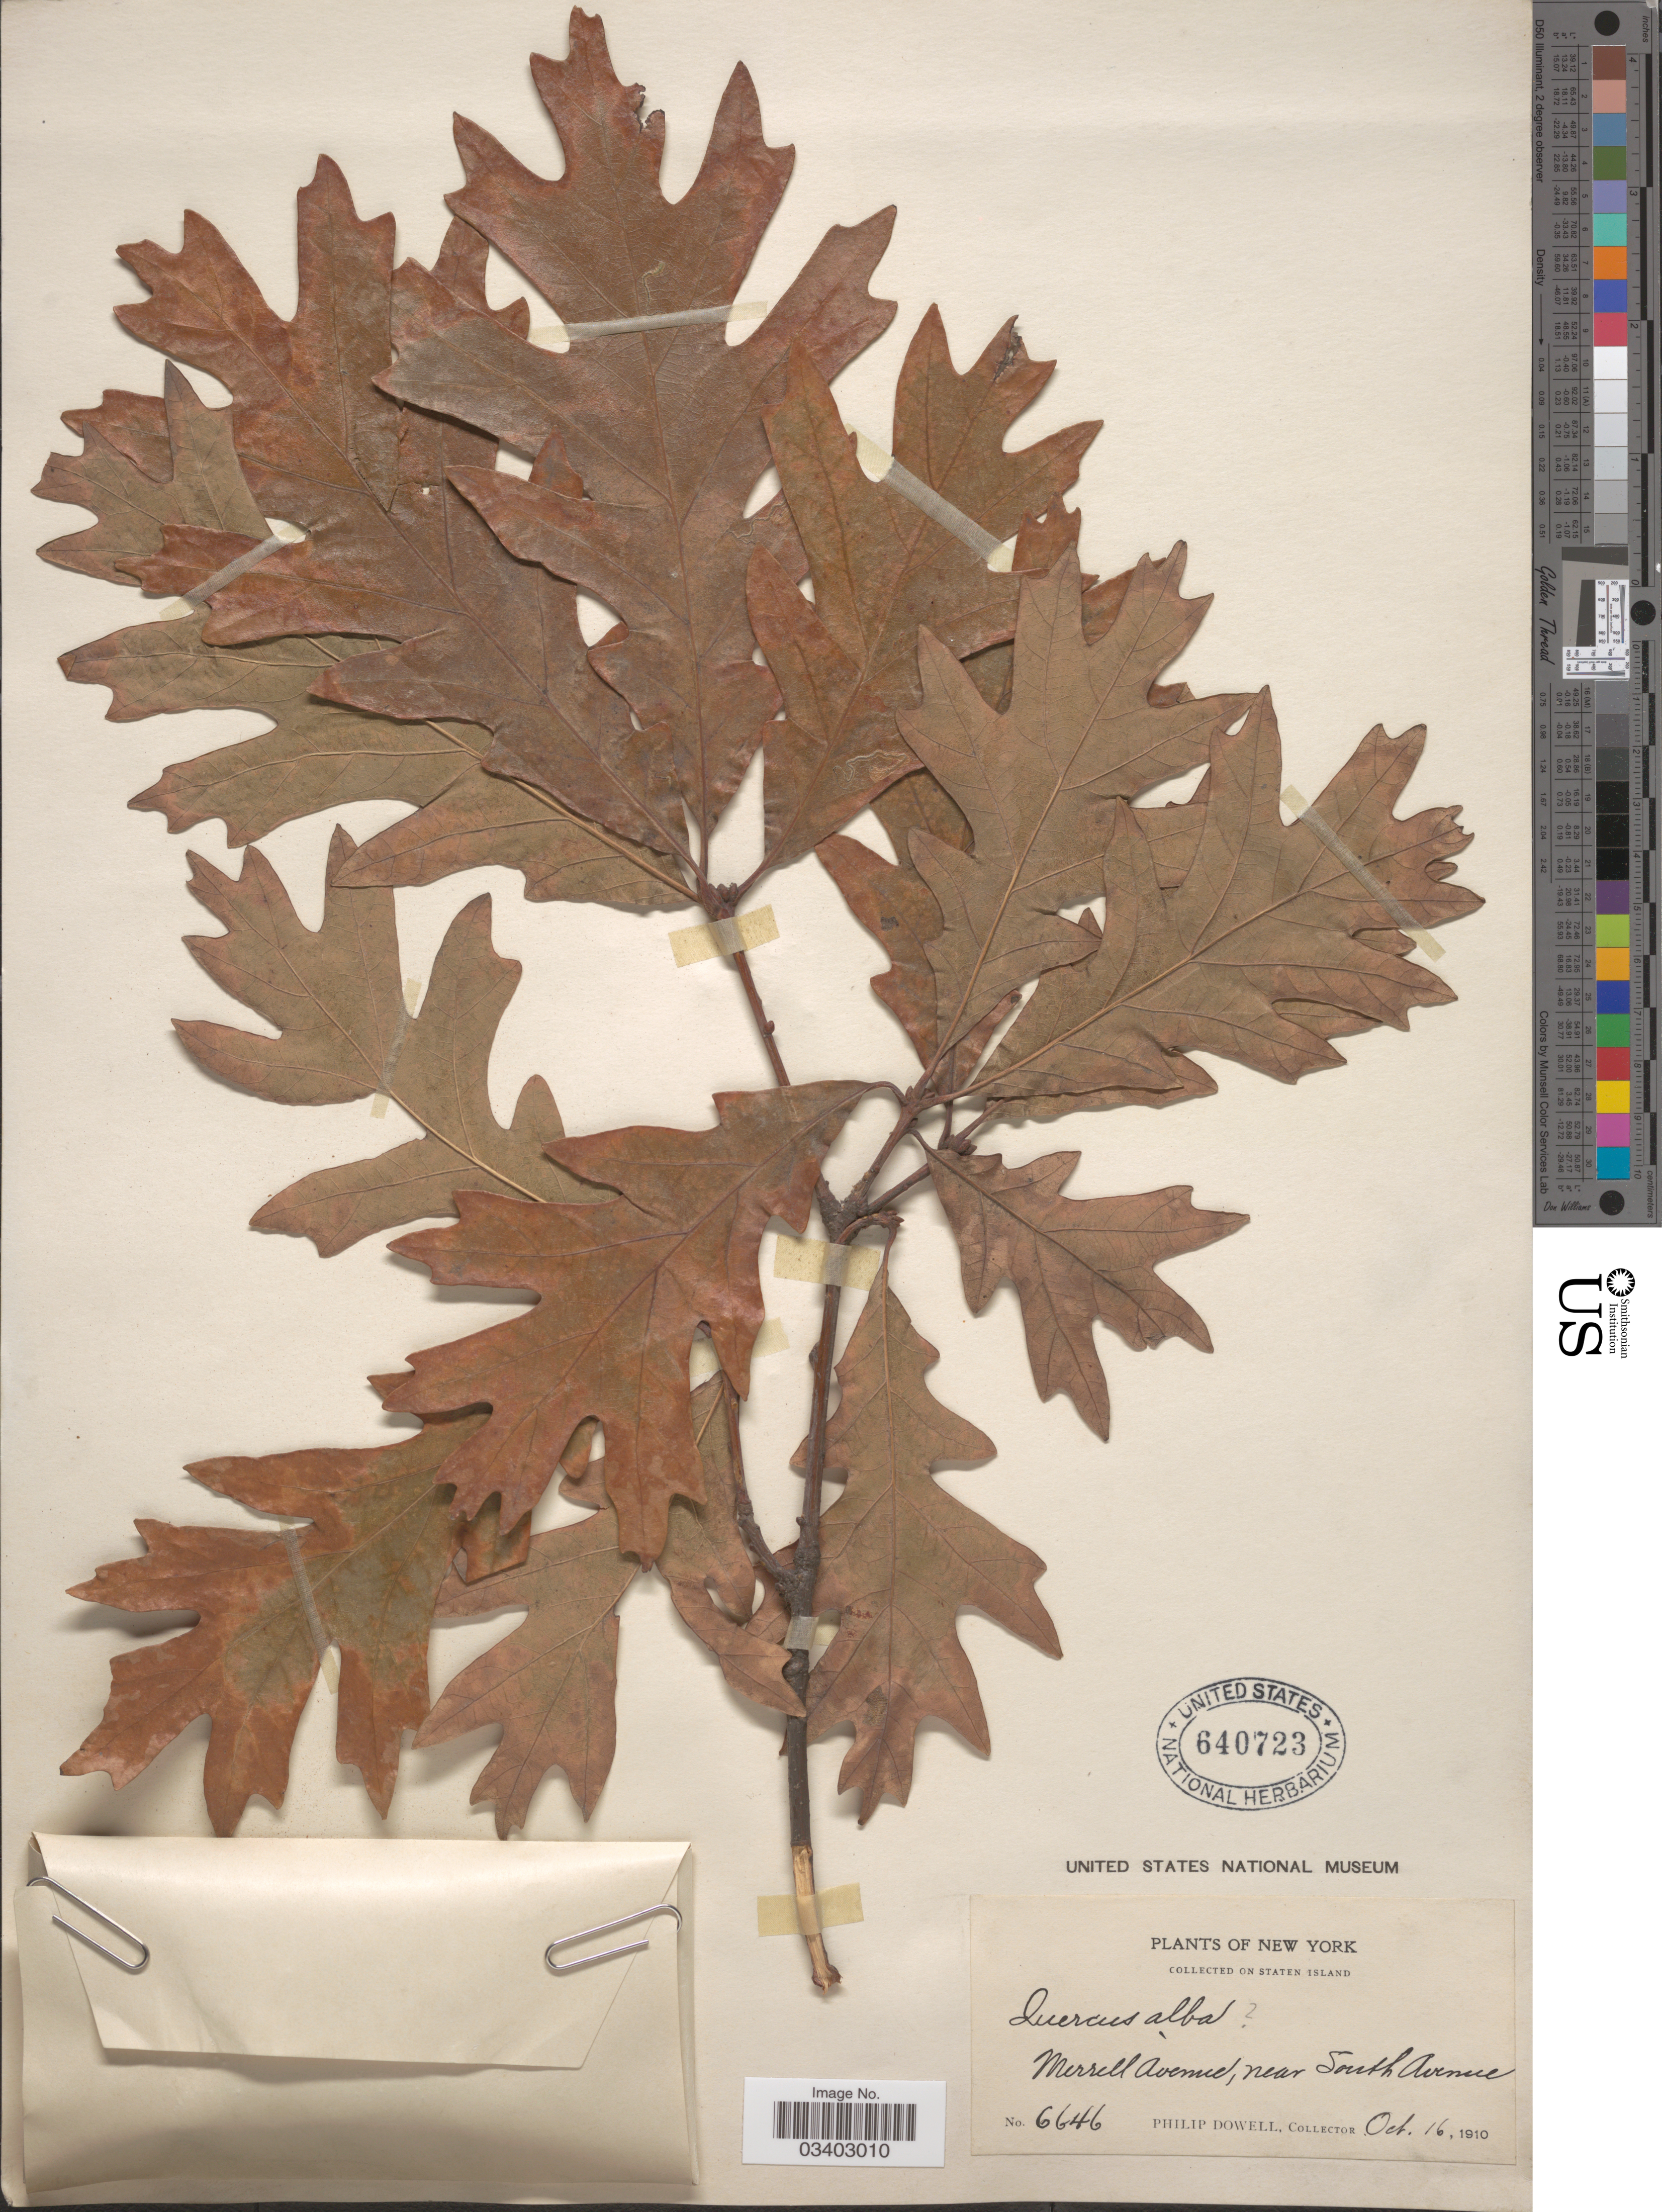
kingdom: Plantae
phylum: Tracheophyta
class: Magnoliopsida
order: Fagales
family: Fagaceae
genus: Quercus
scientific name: Quercus alba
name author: L.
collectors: P. Dowell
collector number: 6646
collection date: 1910-10-16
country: United States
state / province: New York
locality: Staten Island. Merrell Avenue, near South Avenue.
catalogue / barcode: US 640723